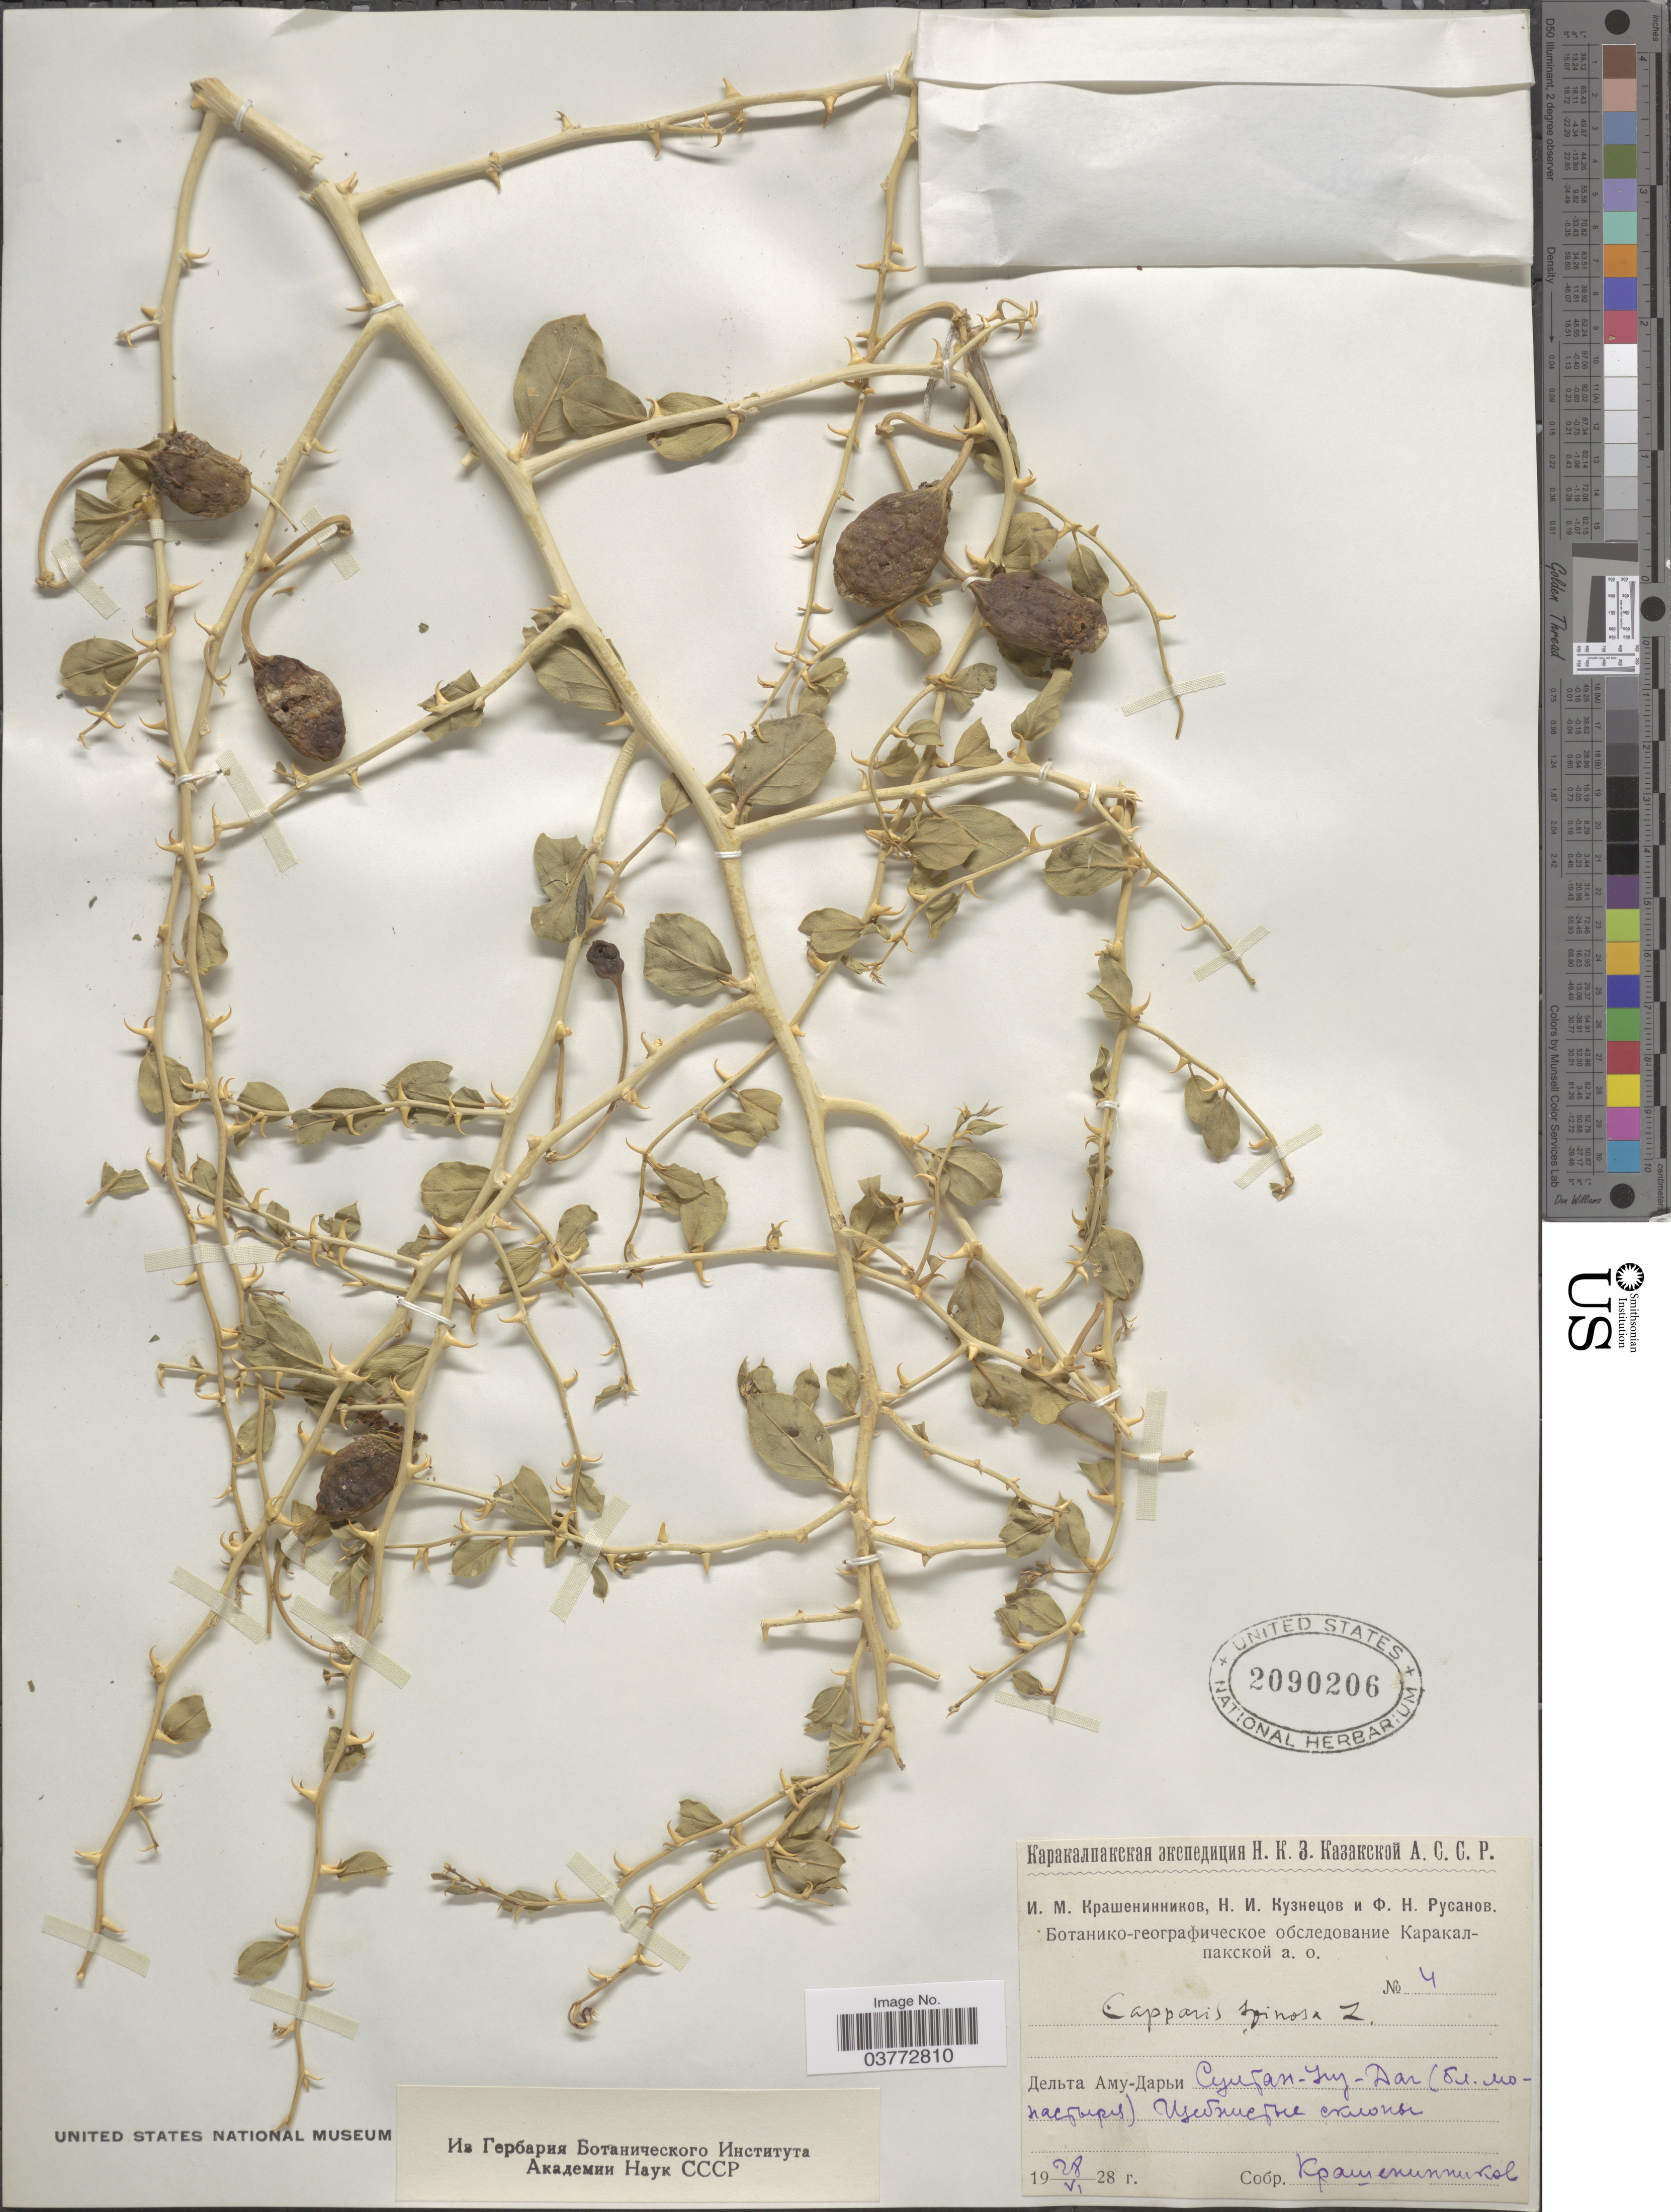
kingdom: Plantae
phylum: Tracheophyta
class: Magnoliopsida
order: Brassicales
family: Capparaceae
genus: Capparis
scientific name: Capparis parviflora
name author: Boiss.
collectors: -. Krasheninnikov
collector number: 4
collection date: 1928-06-28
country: Uzbekistan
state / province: Qoraqalpog'iston Republikasi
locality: Delta of River Amu-Darya, Sultan Uizdag.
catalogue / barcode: US 2090206